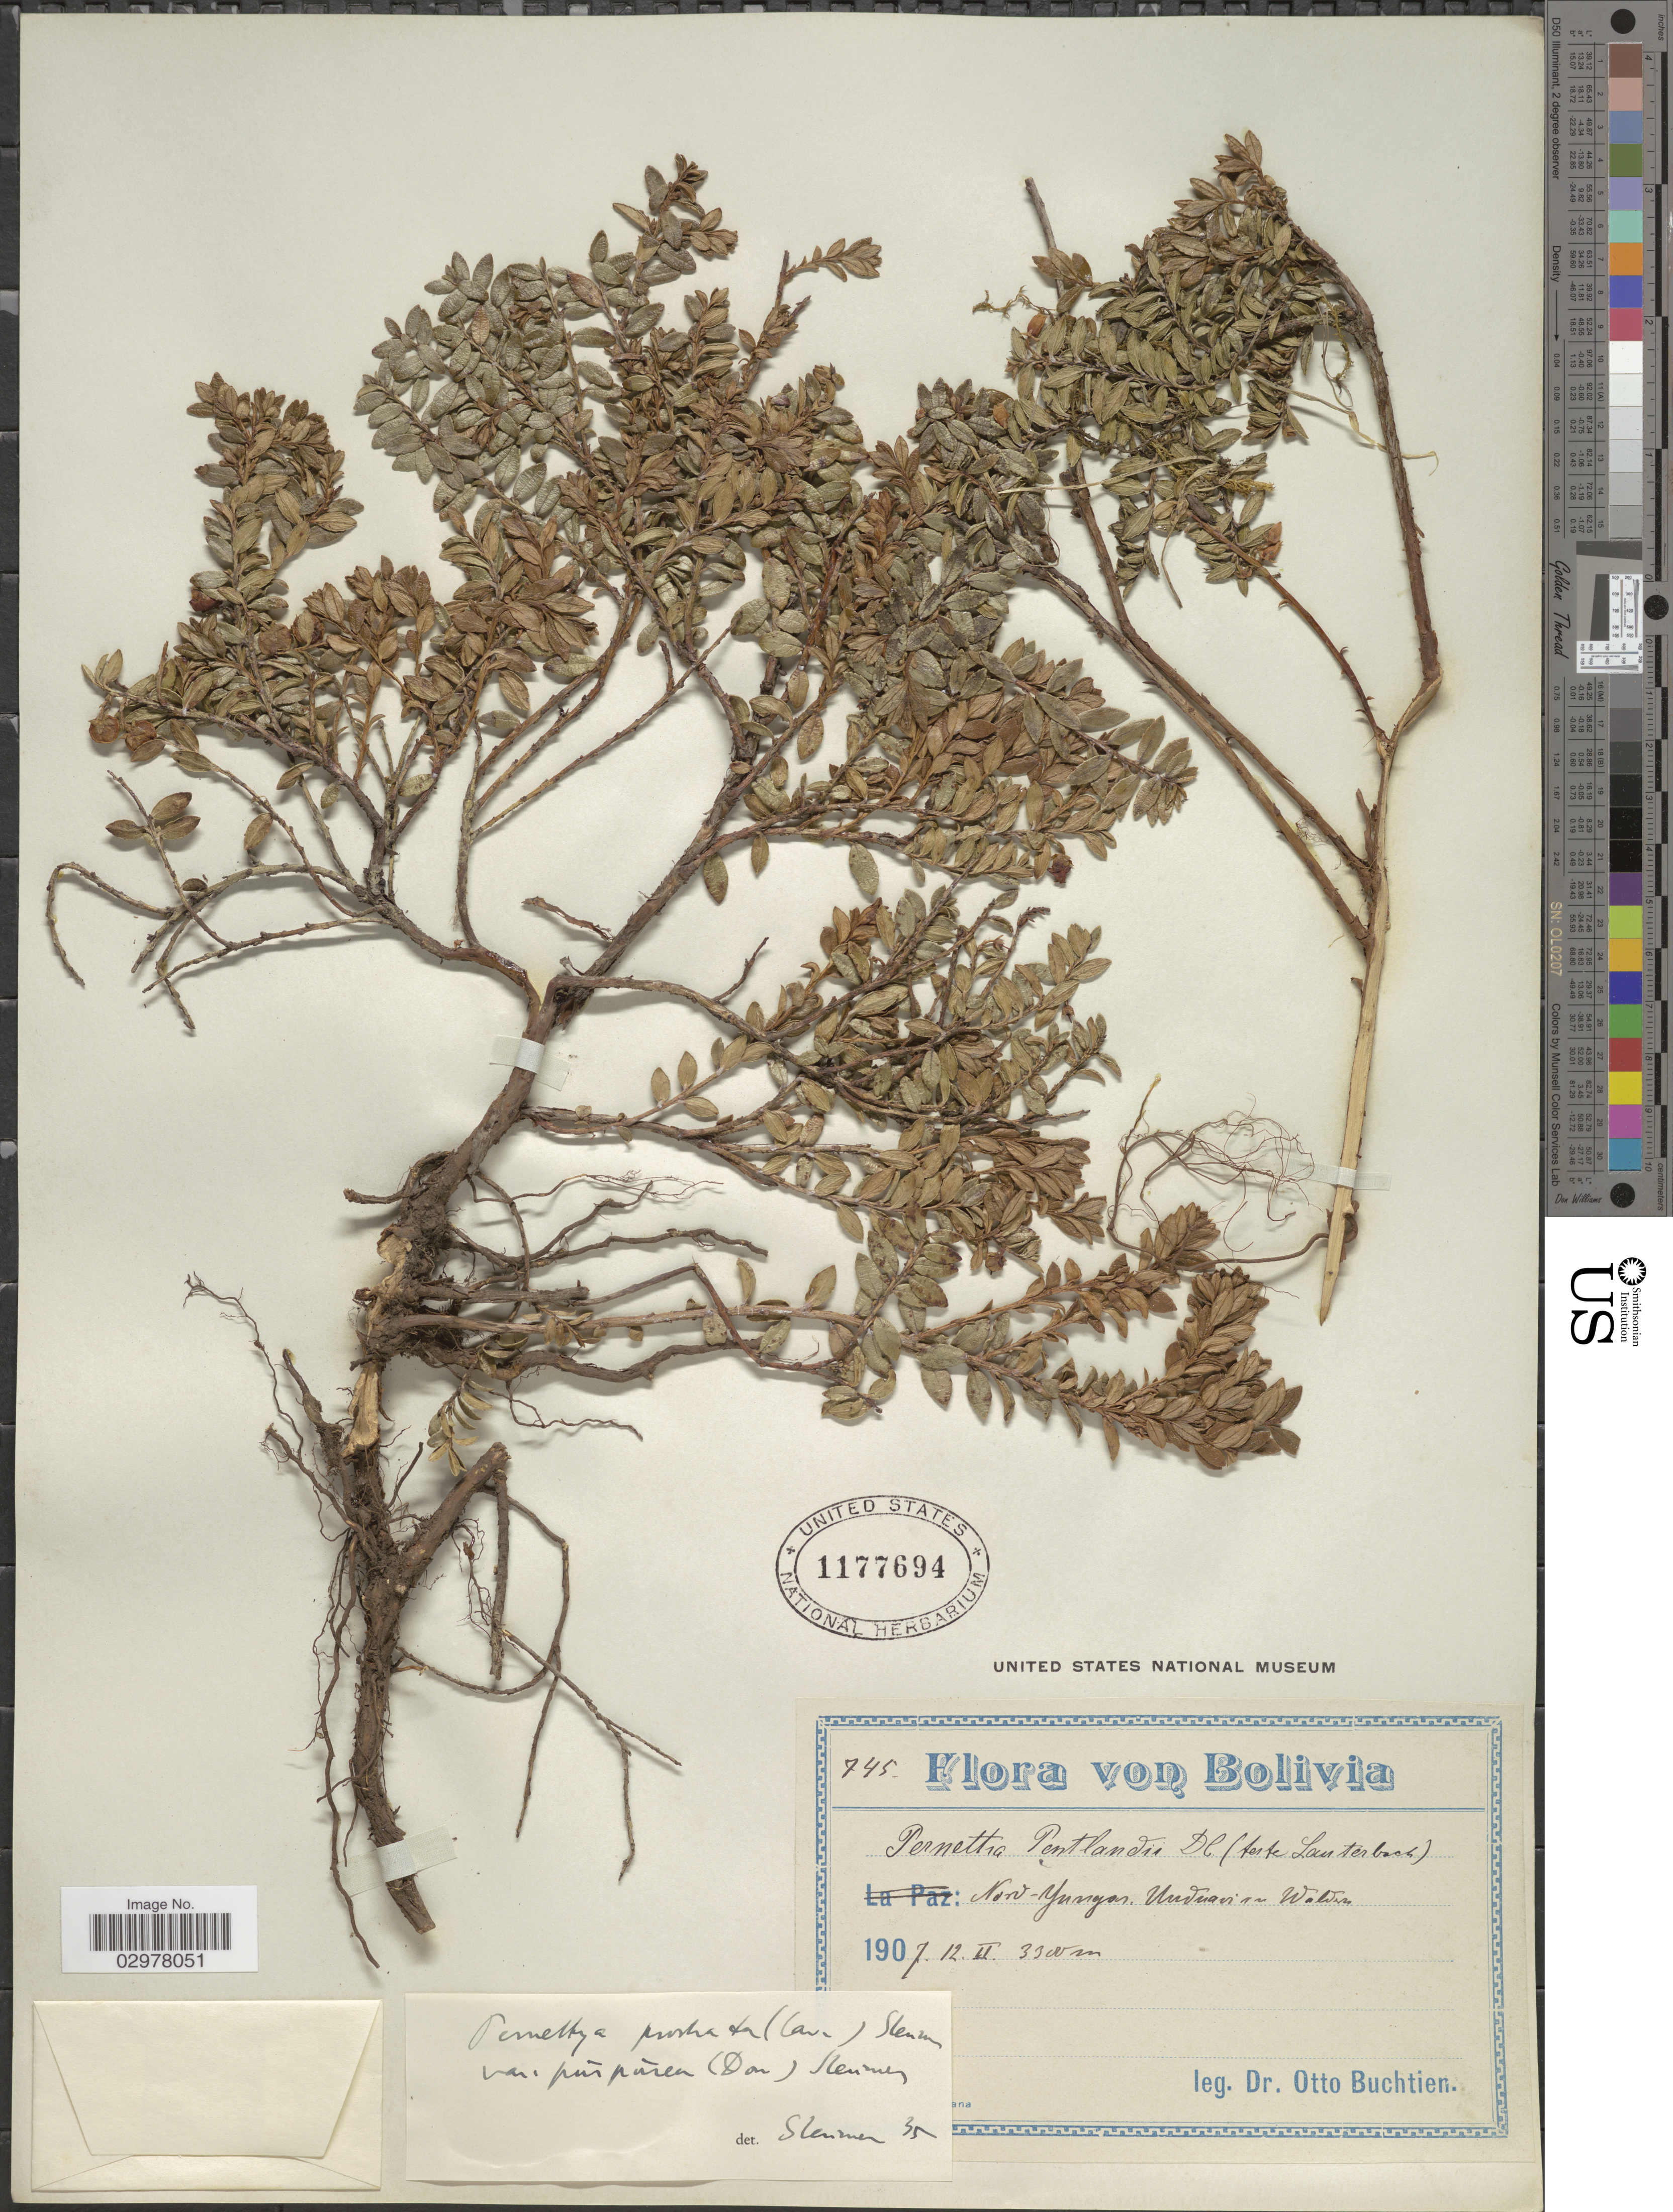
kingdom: Plantae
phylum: Tracheophyta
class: Magnoliopsida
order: Ericales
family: Ericaceae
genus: Pernettya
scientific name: Pernettya prostrata var. purpurea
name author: (D. Don ex G. Don) Sleumer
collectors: O. Buchtien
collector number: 745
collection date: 1907-02-12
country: Bolivia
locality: Nord-Yungas. Unuduavi Walden.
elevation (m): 3300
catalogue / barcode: US 1177694